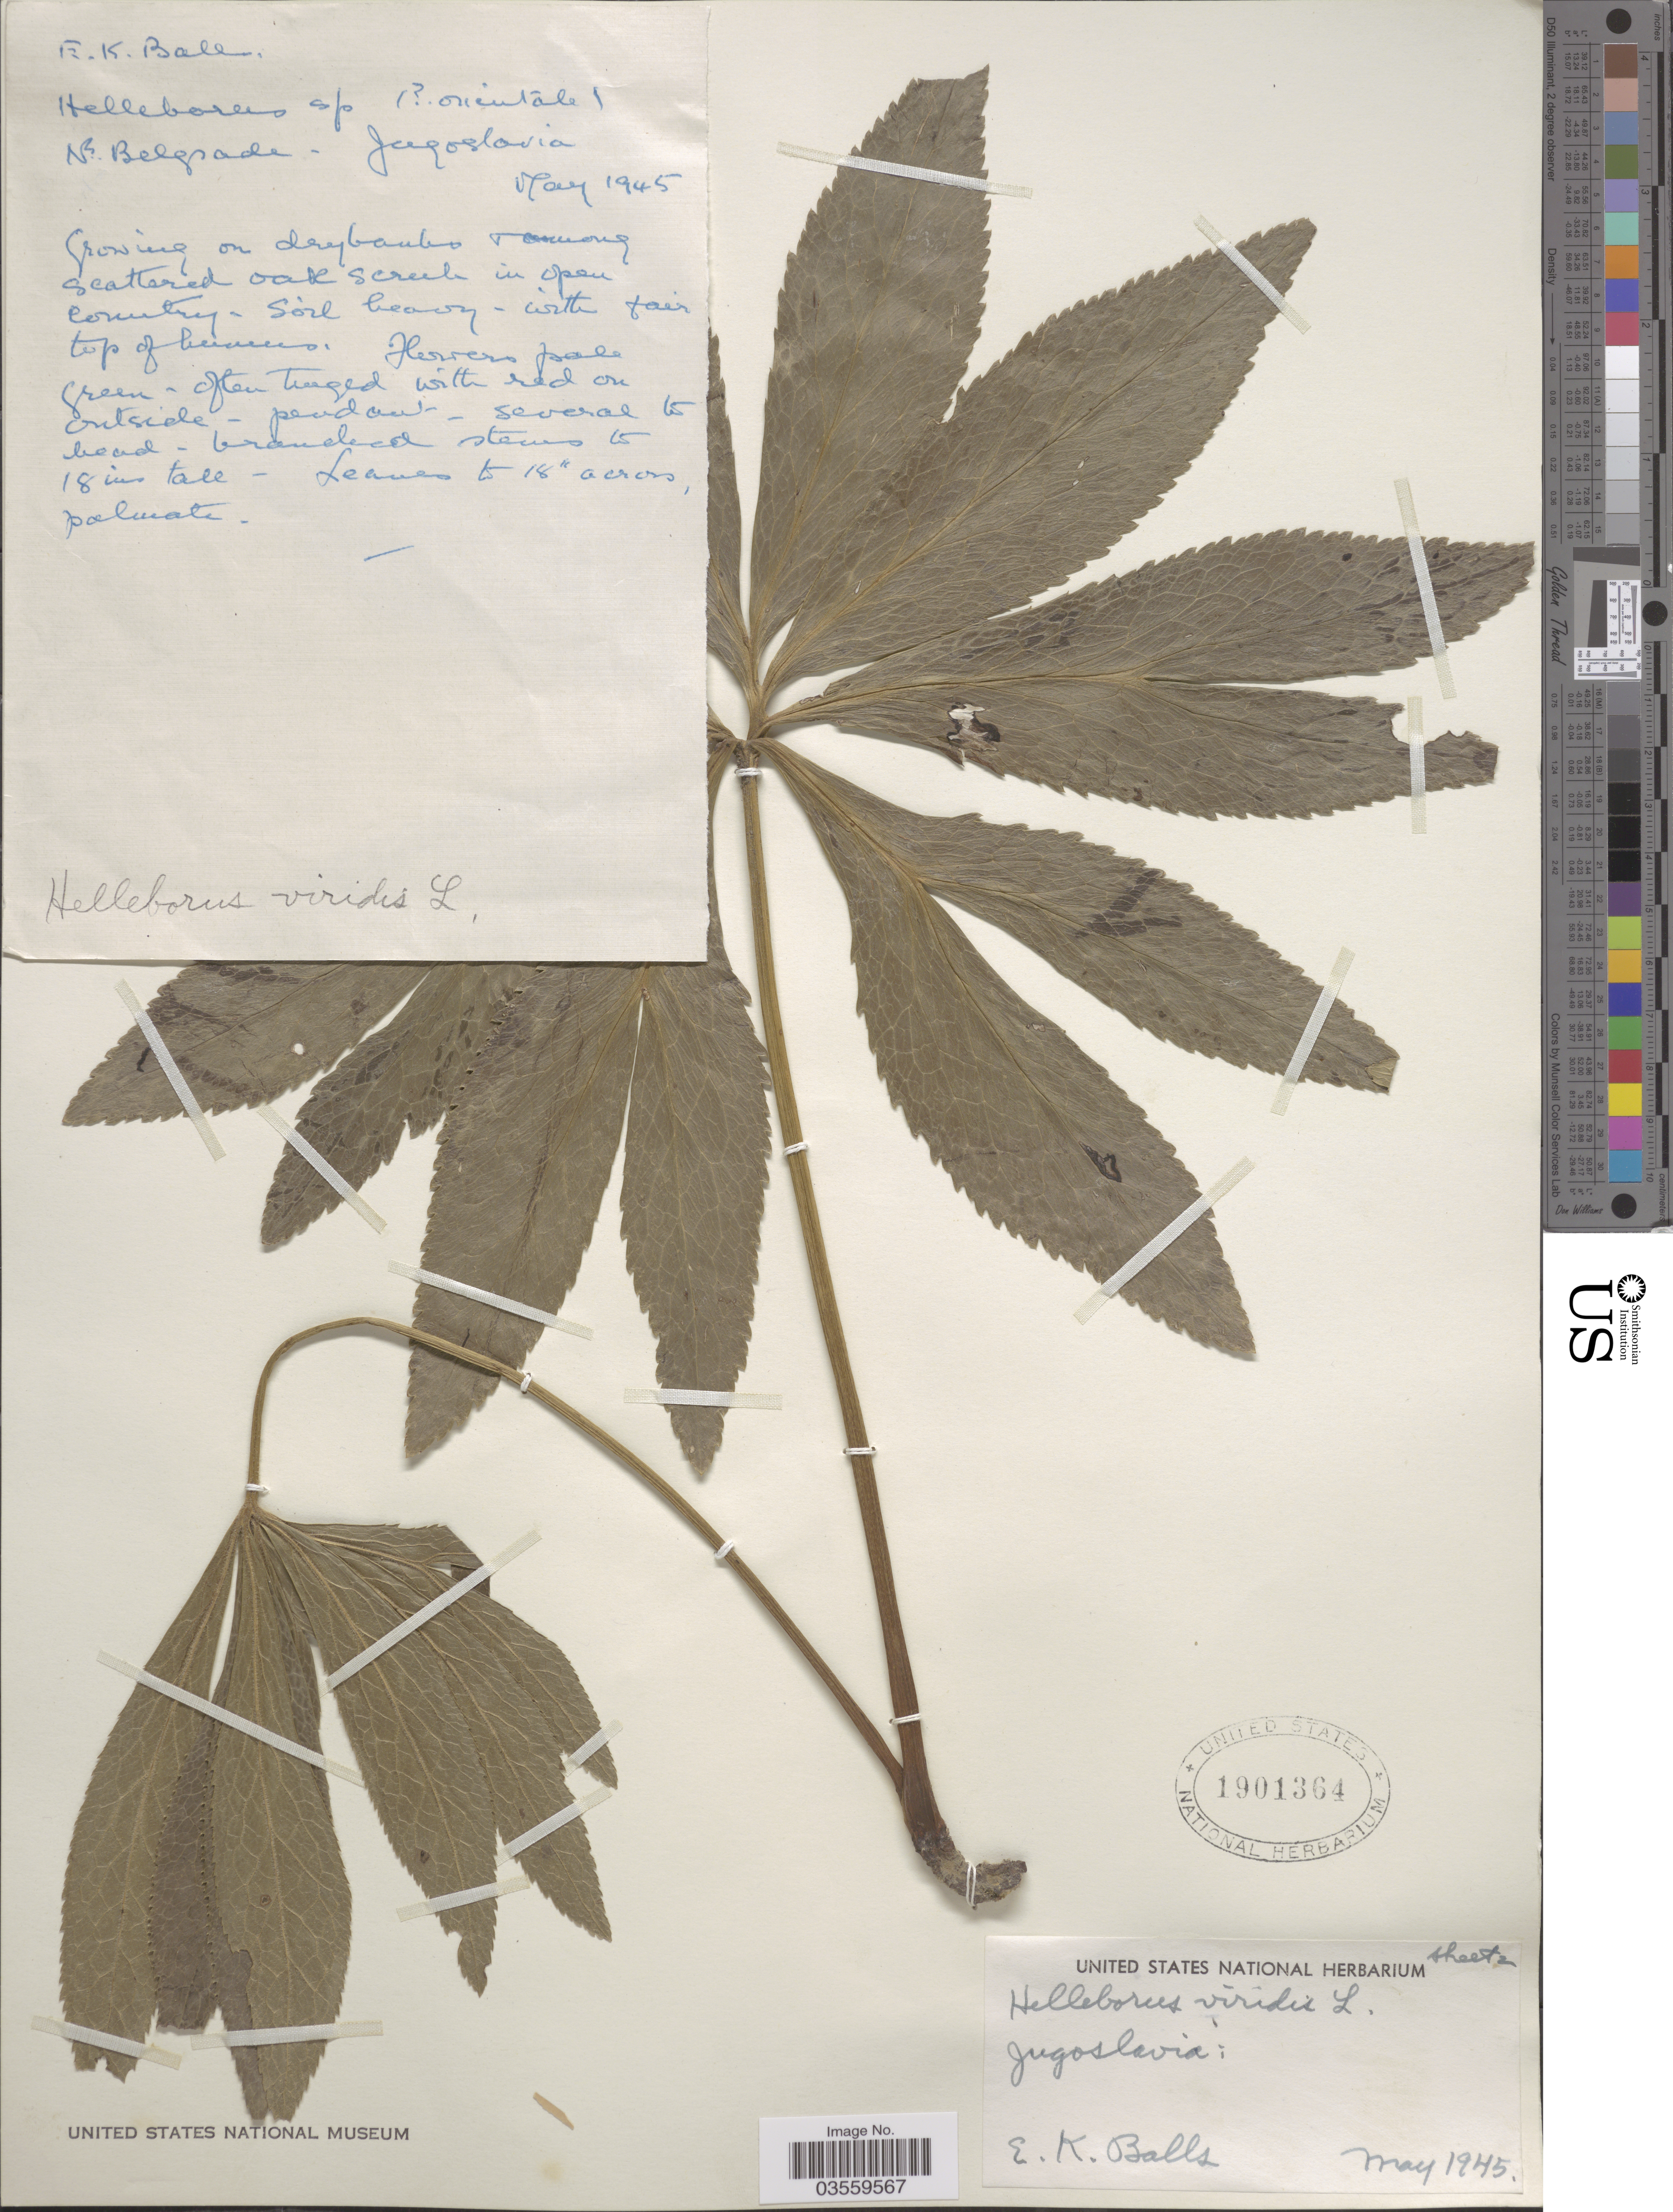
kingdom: Plantae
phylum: Tracheophyta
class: Magnoliopsida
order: Ranunculales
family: Ranunculaceae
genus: Helleborus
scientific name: Helleborus viridis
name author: L.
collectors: E. K. Balls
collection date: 1945-05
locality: Jugoslavia.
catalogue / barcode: US 1901364